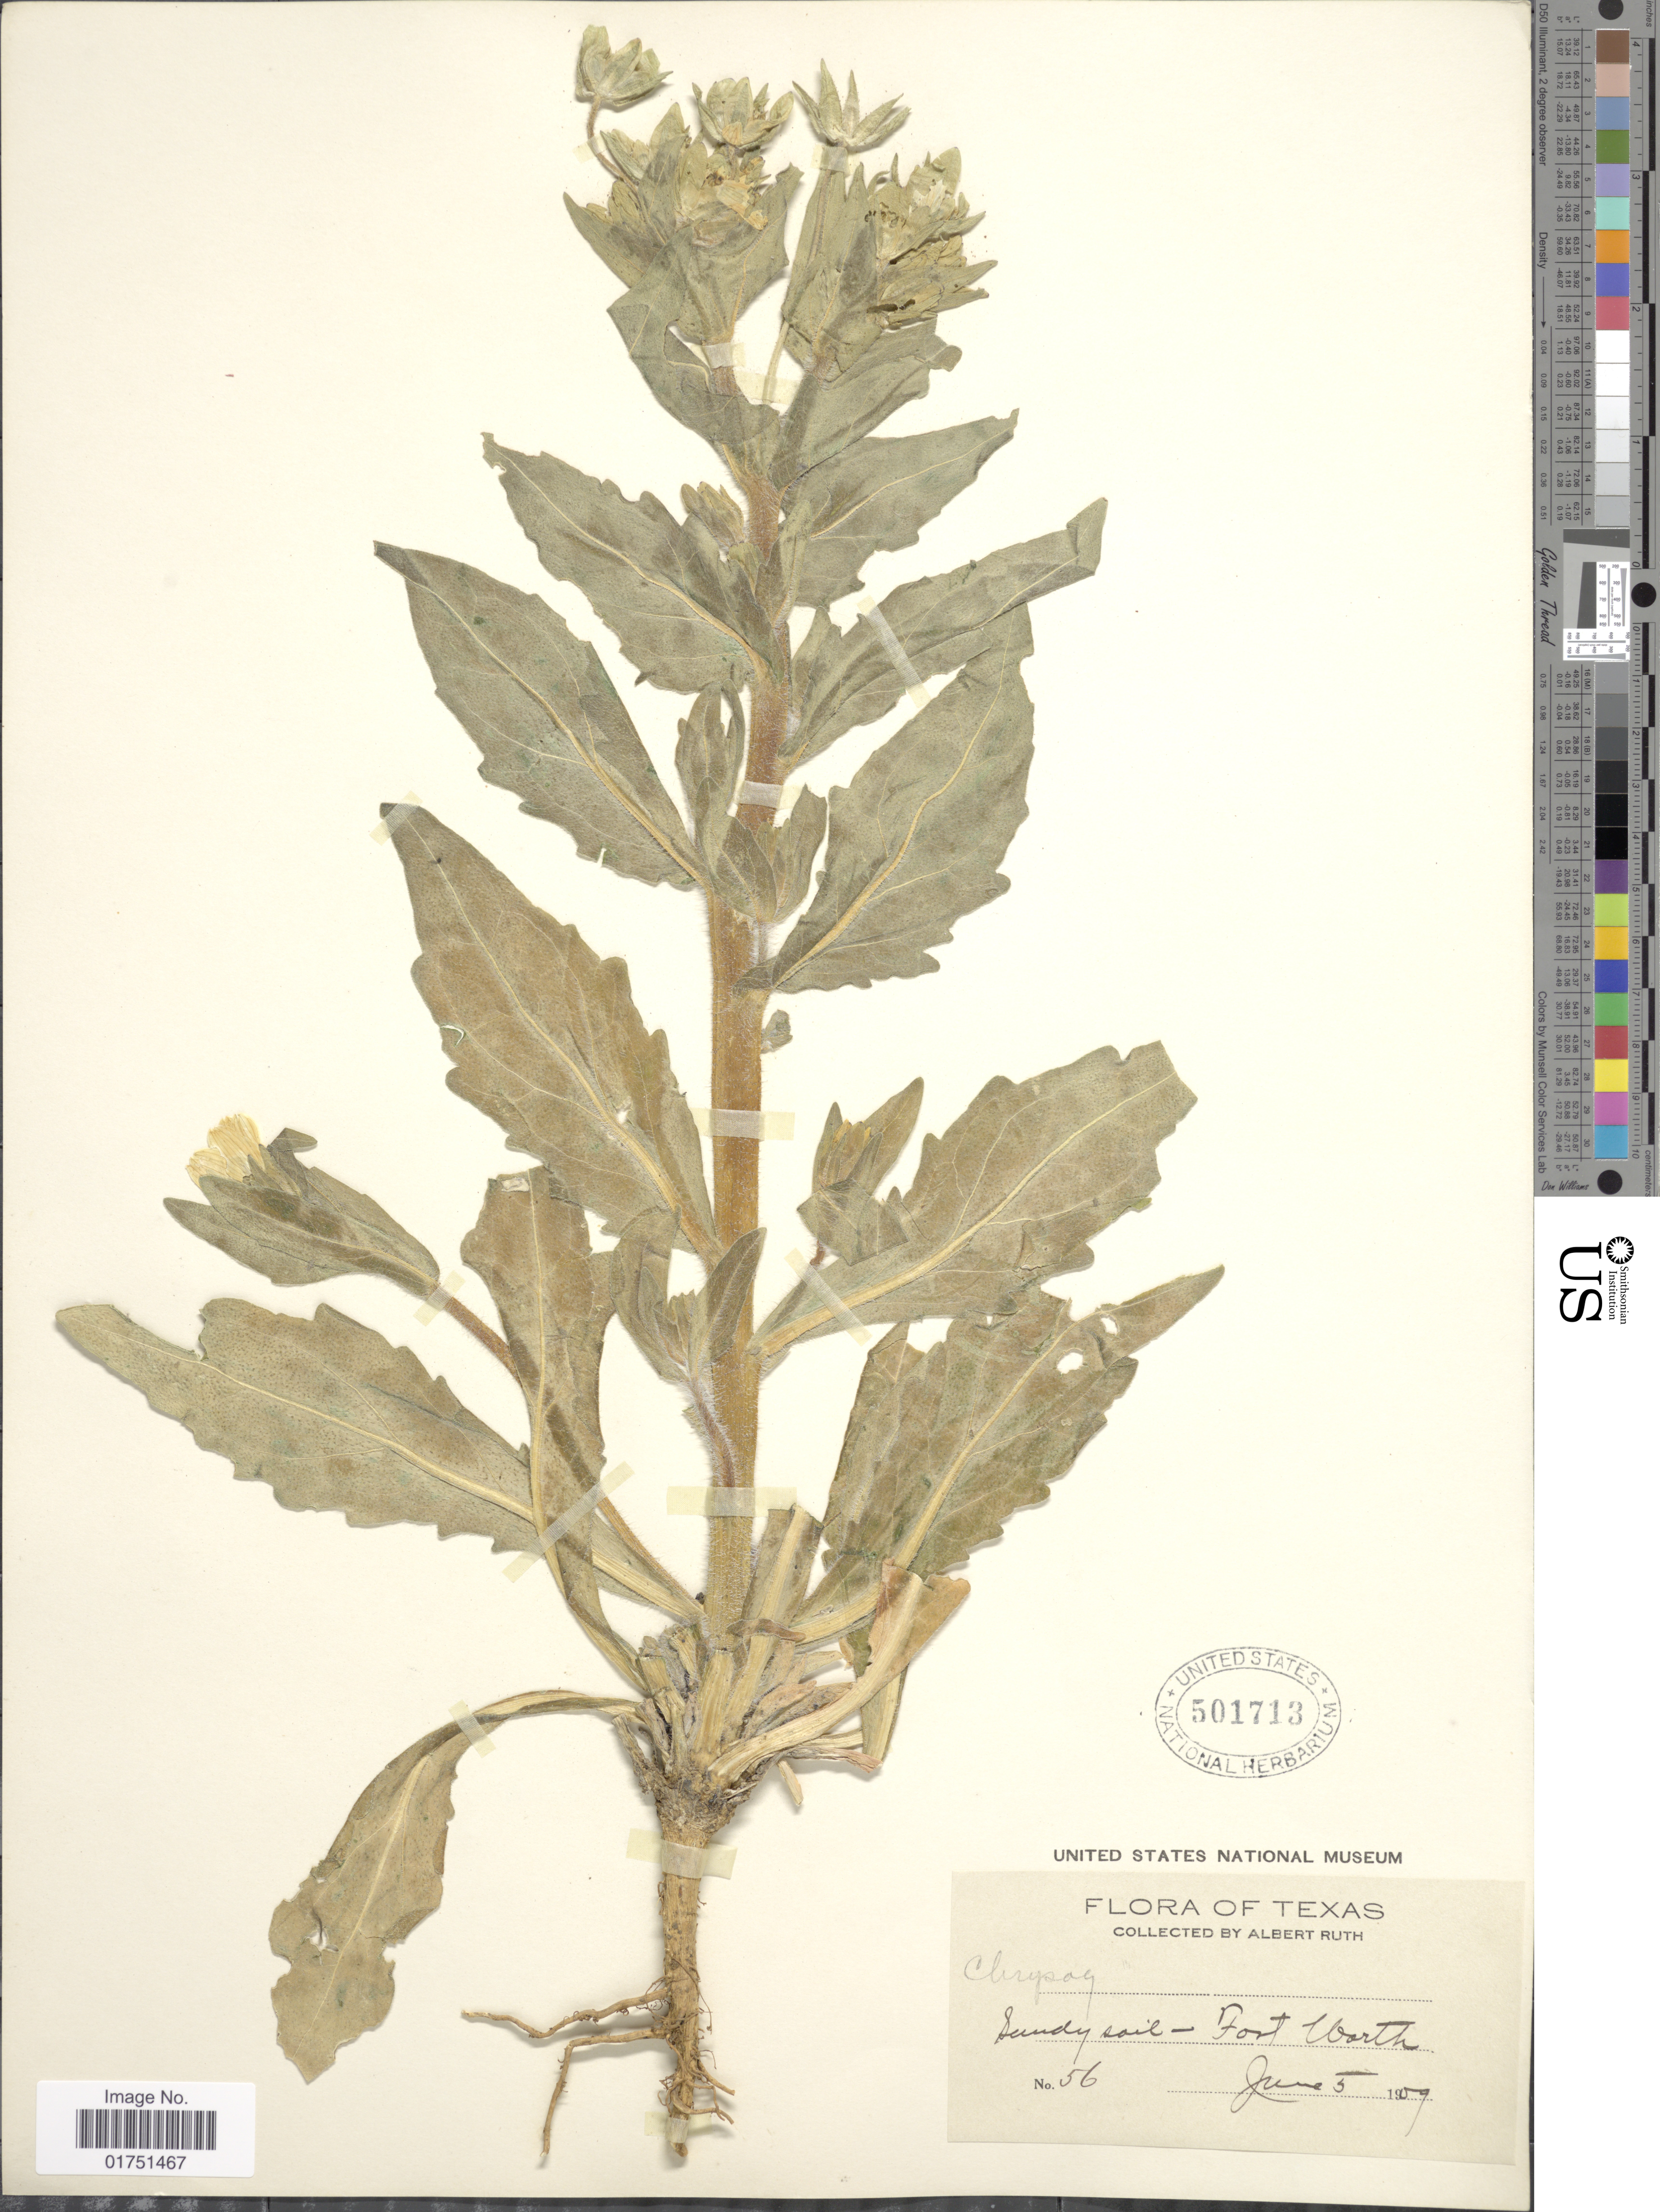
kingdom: Plantae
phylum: Tracheophyta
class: Magnoliopsida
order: Asterales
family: Asteraceae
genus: Lindheimera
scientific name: Lindheimera texana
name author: A. Gray & Engelm. in A. Gray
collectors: A. Ruth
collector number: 56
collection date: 1909-06-05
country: United States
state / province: Texas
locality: Sandy soil - Fort Worth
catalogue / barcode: US 501713